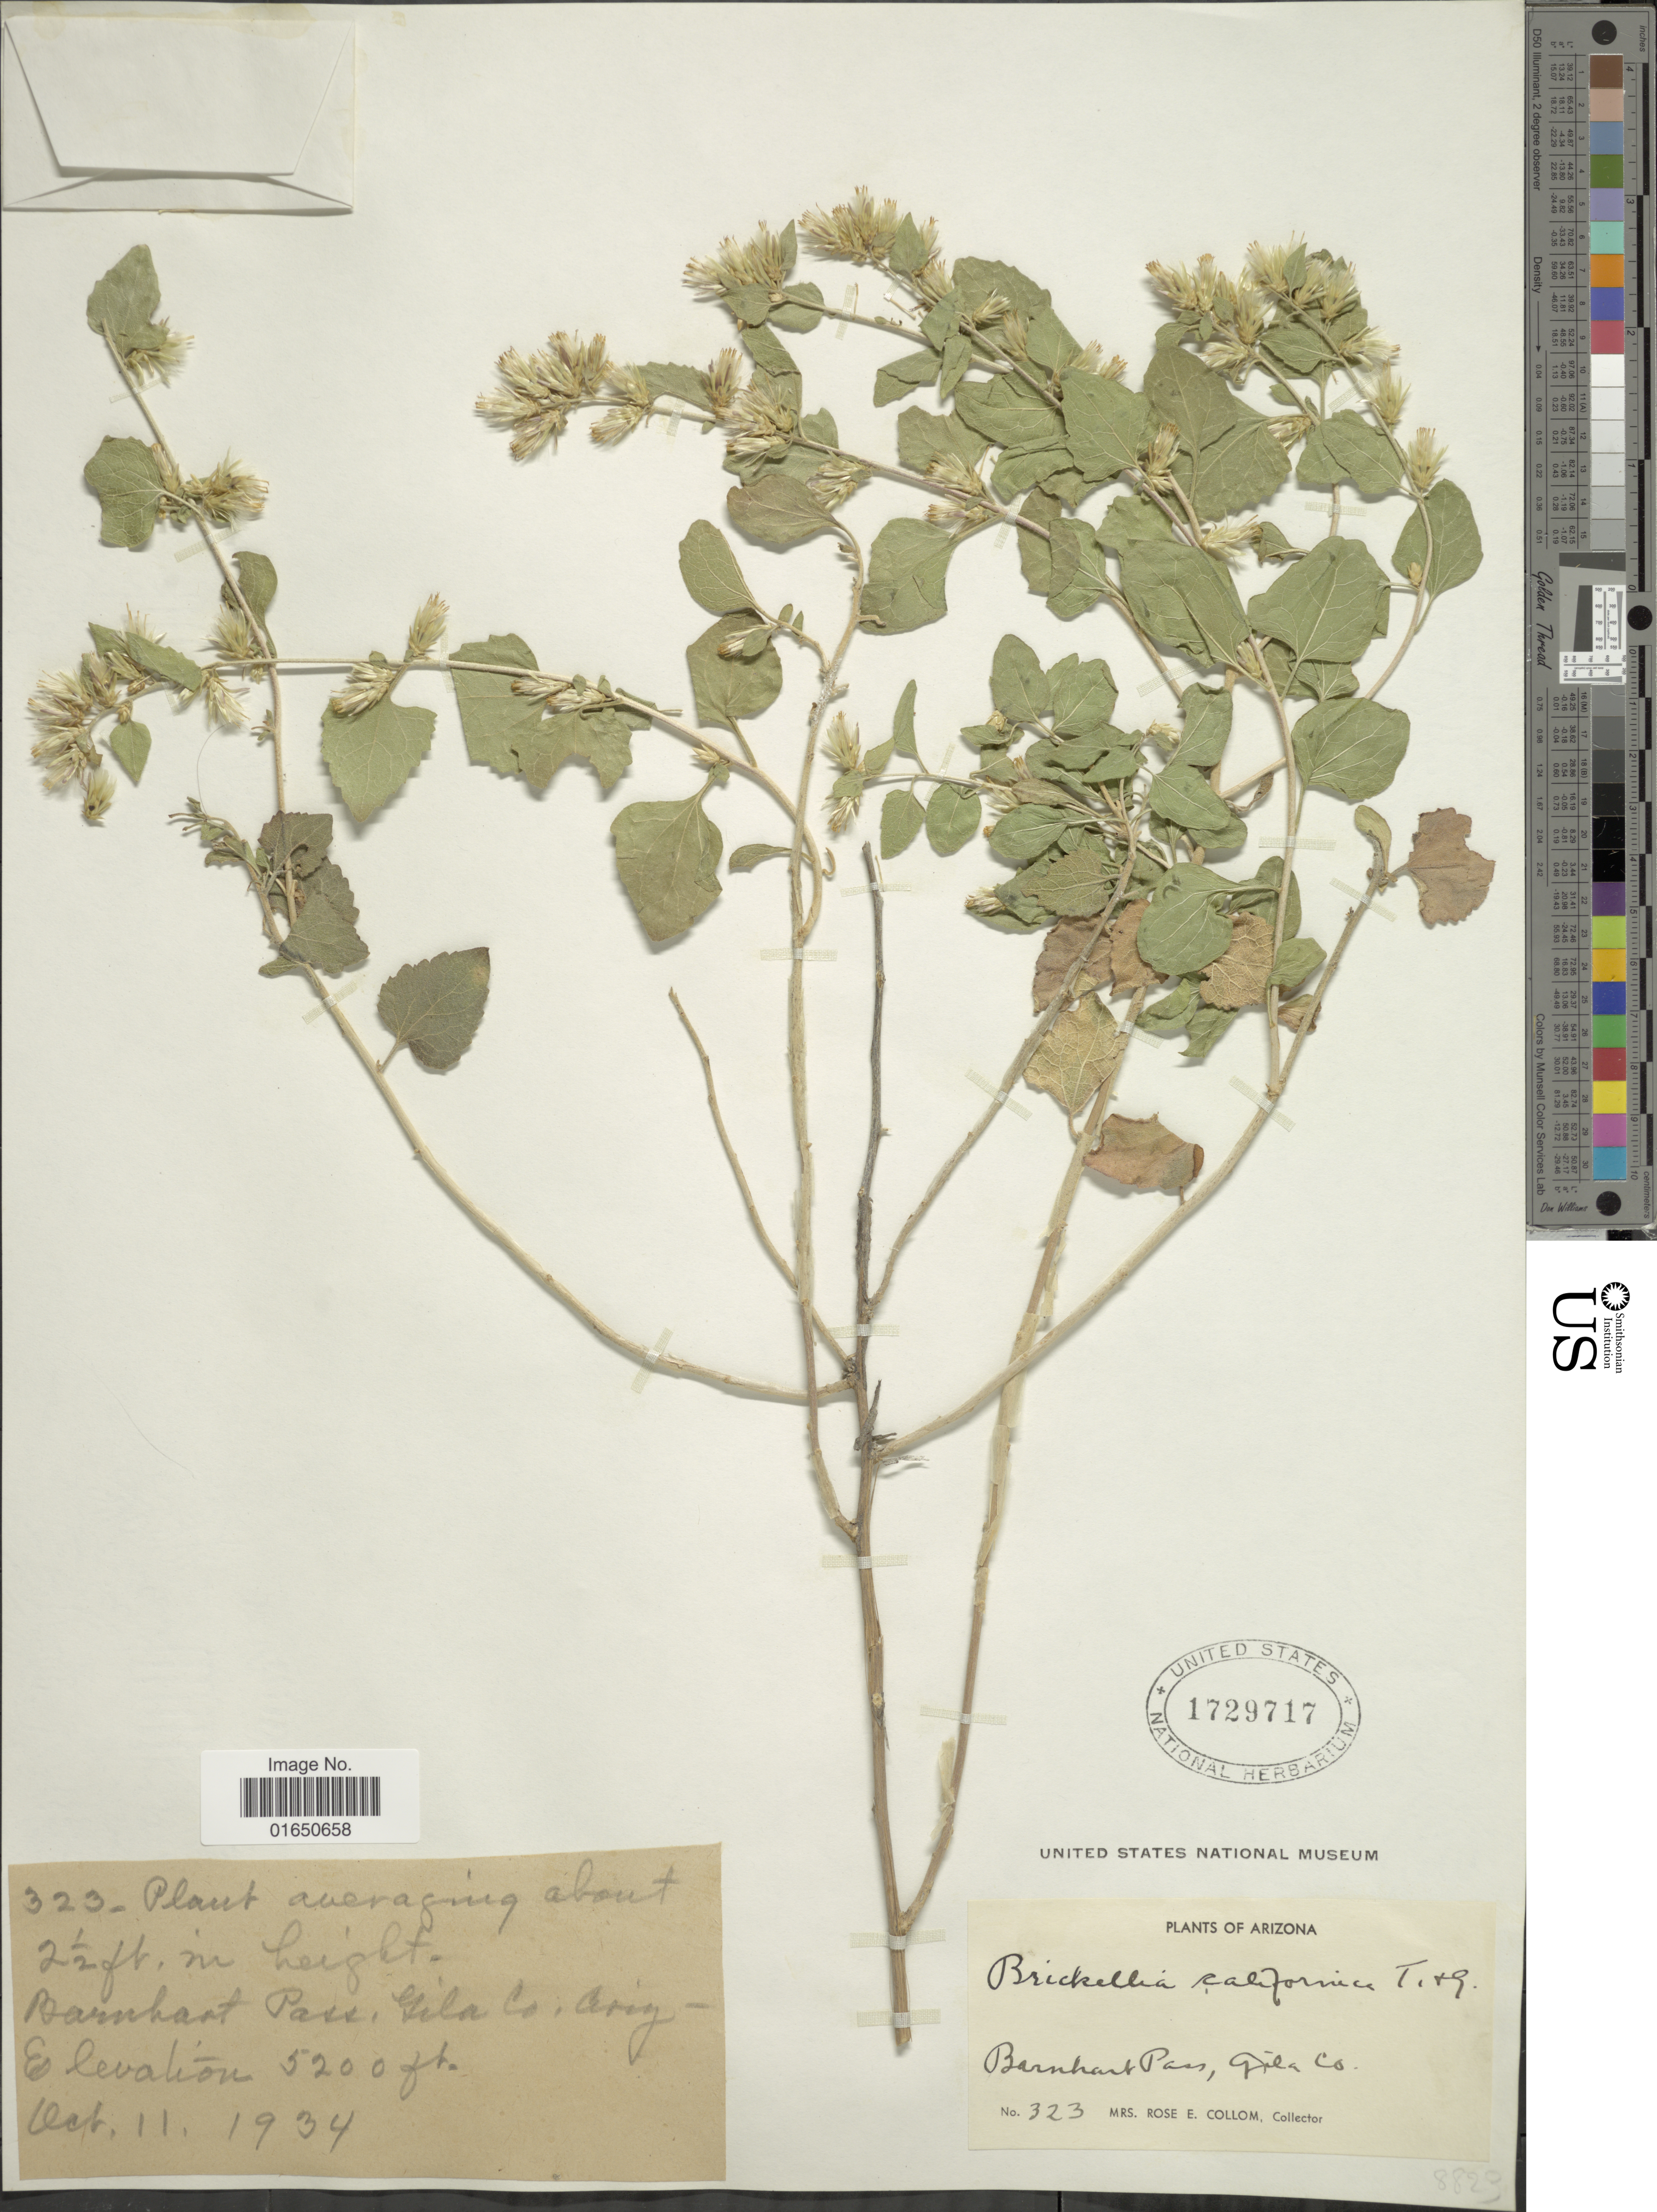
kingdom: Plantae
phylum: Tracheophyta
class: Magnoliopsida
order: Asterales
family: Asteraceae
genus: Brickellia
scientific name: Brickellia californica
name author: (Torr. & A. Gray) A. Gray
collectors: R. E. Collom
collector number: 323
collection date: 1934-10-11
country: United States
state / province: Arizona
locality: Barnhart Pass, Gila Co.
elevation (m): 1585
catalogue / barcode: US 1729717